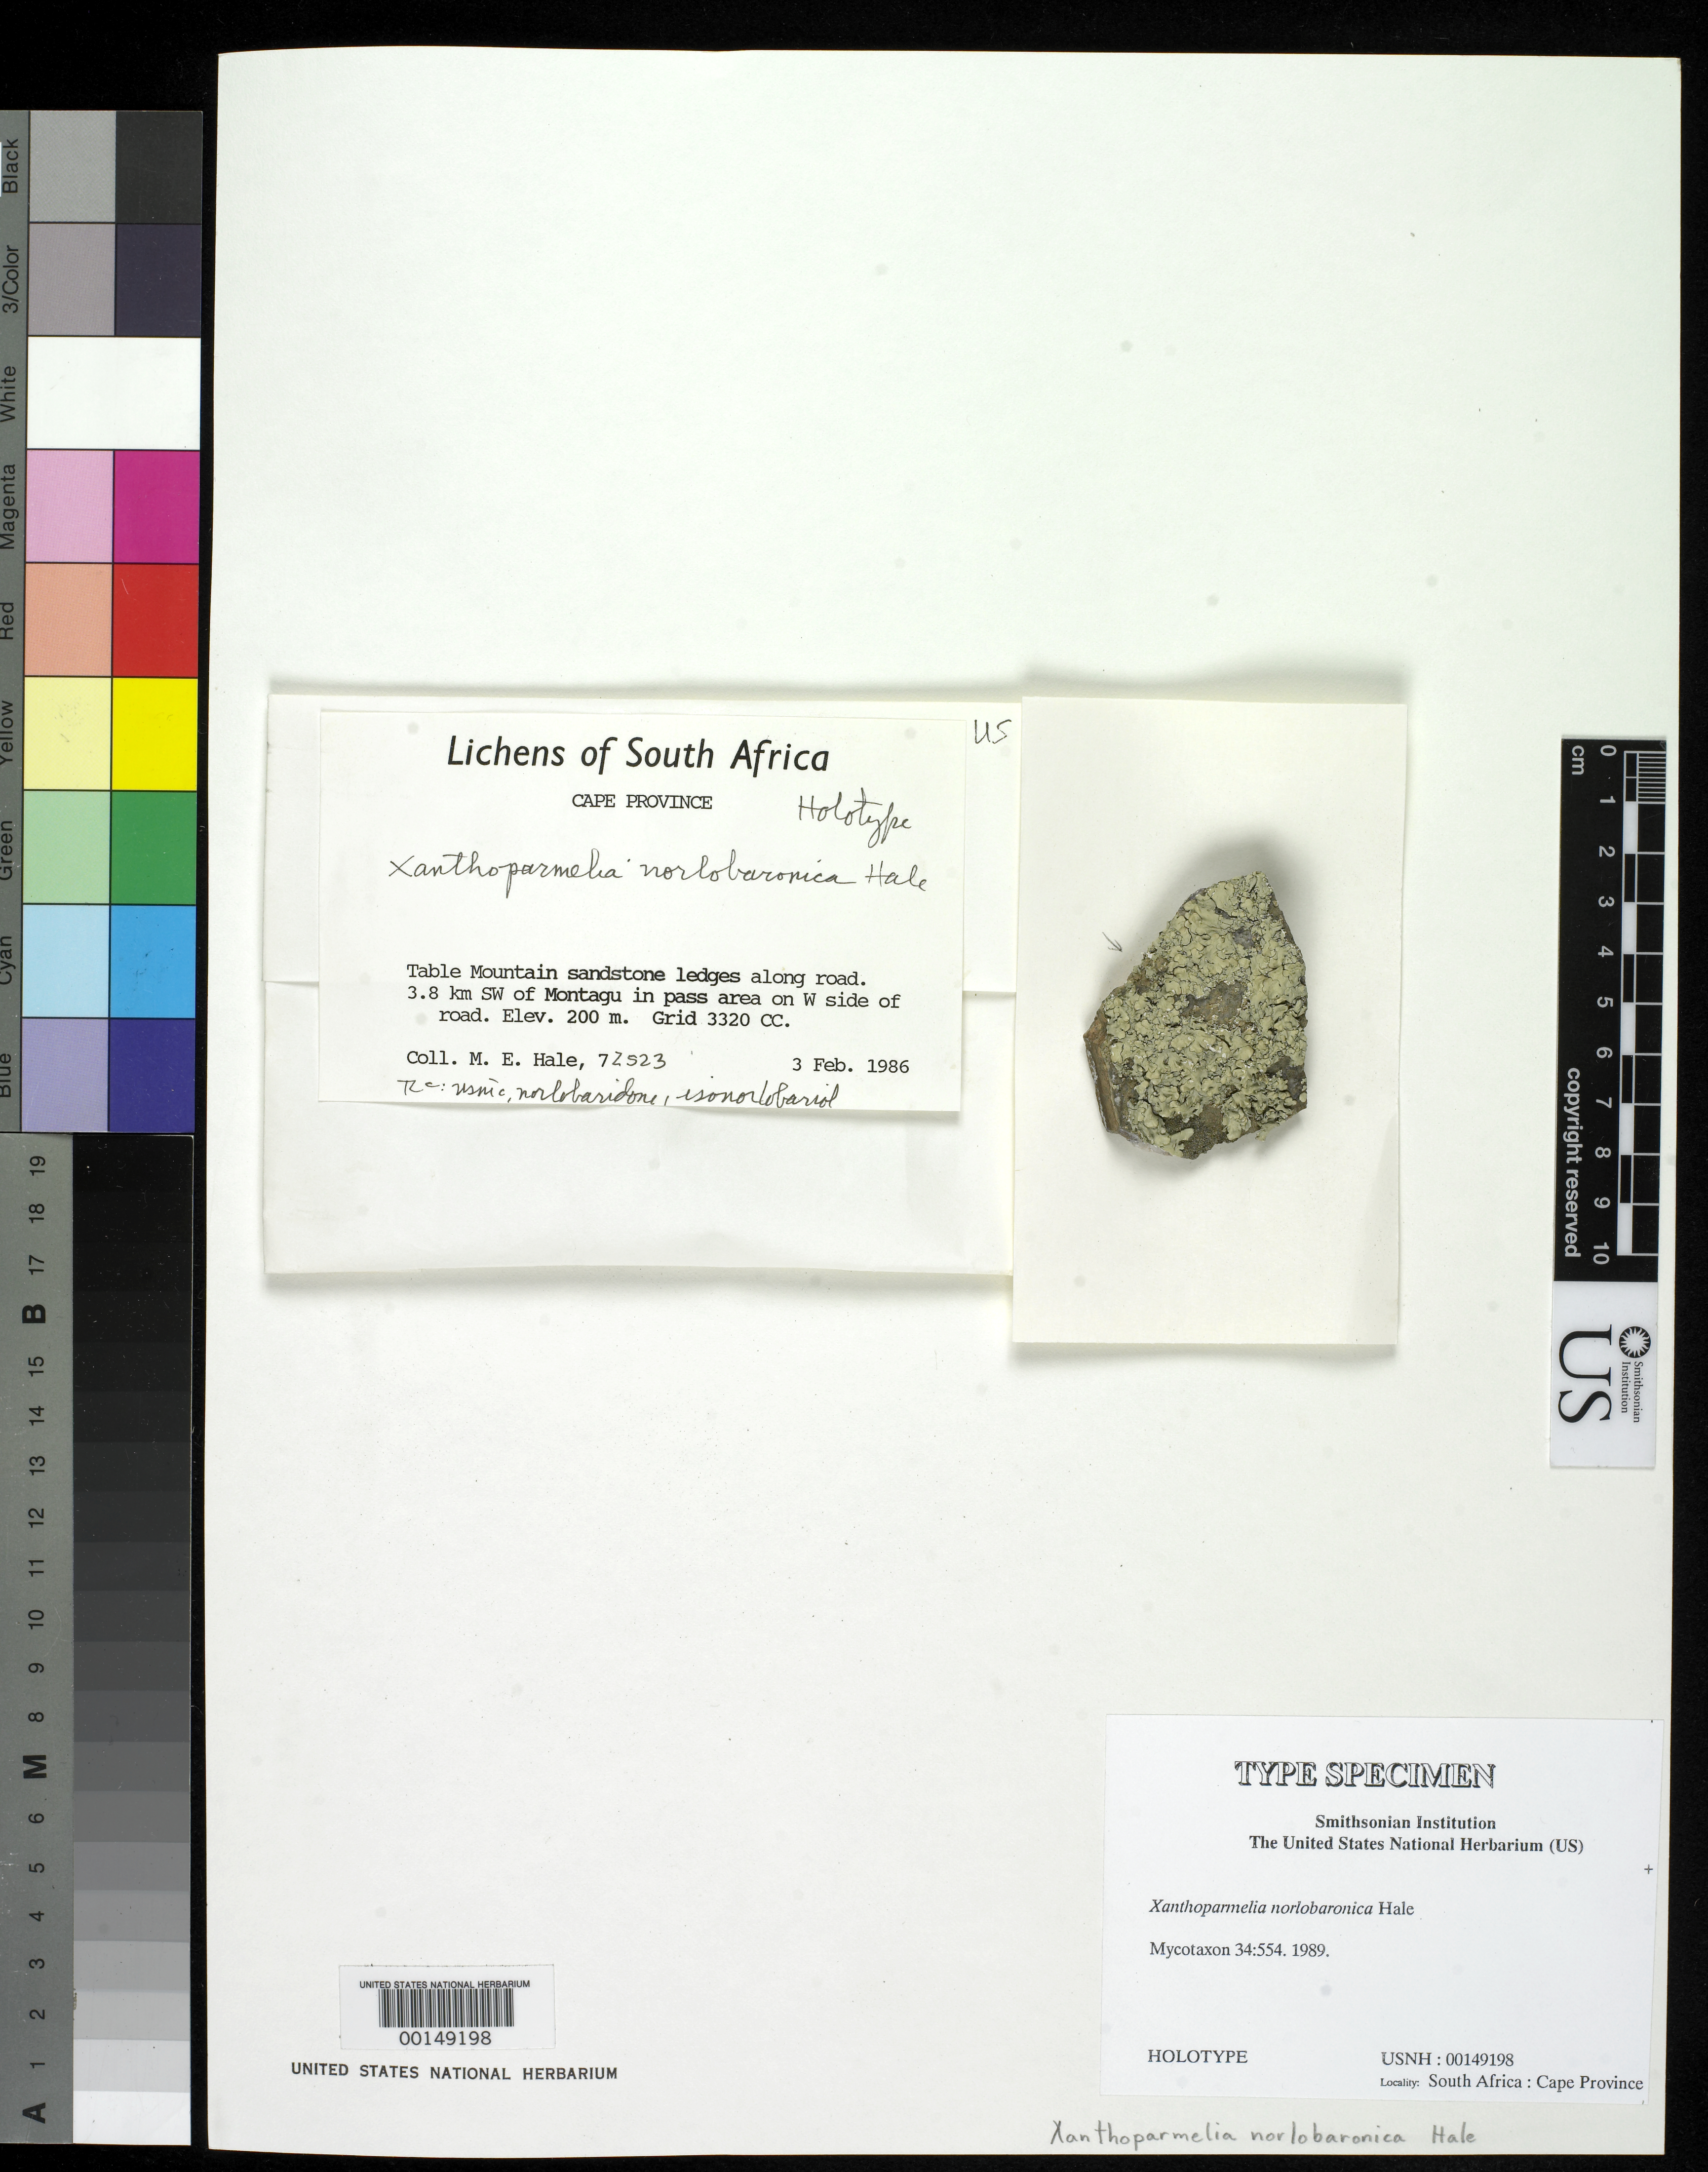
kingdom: Fungi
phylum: Ascomycota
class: Lecanoromycetes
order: Lecanorales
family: Parmeliaceae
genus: Xanthoparmelia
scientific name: Xanthoparmelia norlobaronica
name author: Hale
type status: Holotype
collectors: M. Hale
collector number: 72523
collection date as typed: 03 Feb 1986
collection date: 1986-02-03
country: South Africa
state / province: Western Cape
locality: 3.8 km SW of Montagu in pass area on W side of road, Grid 3320 CC, Table Mountain sandstone ledges along road.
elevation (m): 200